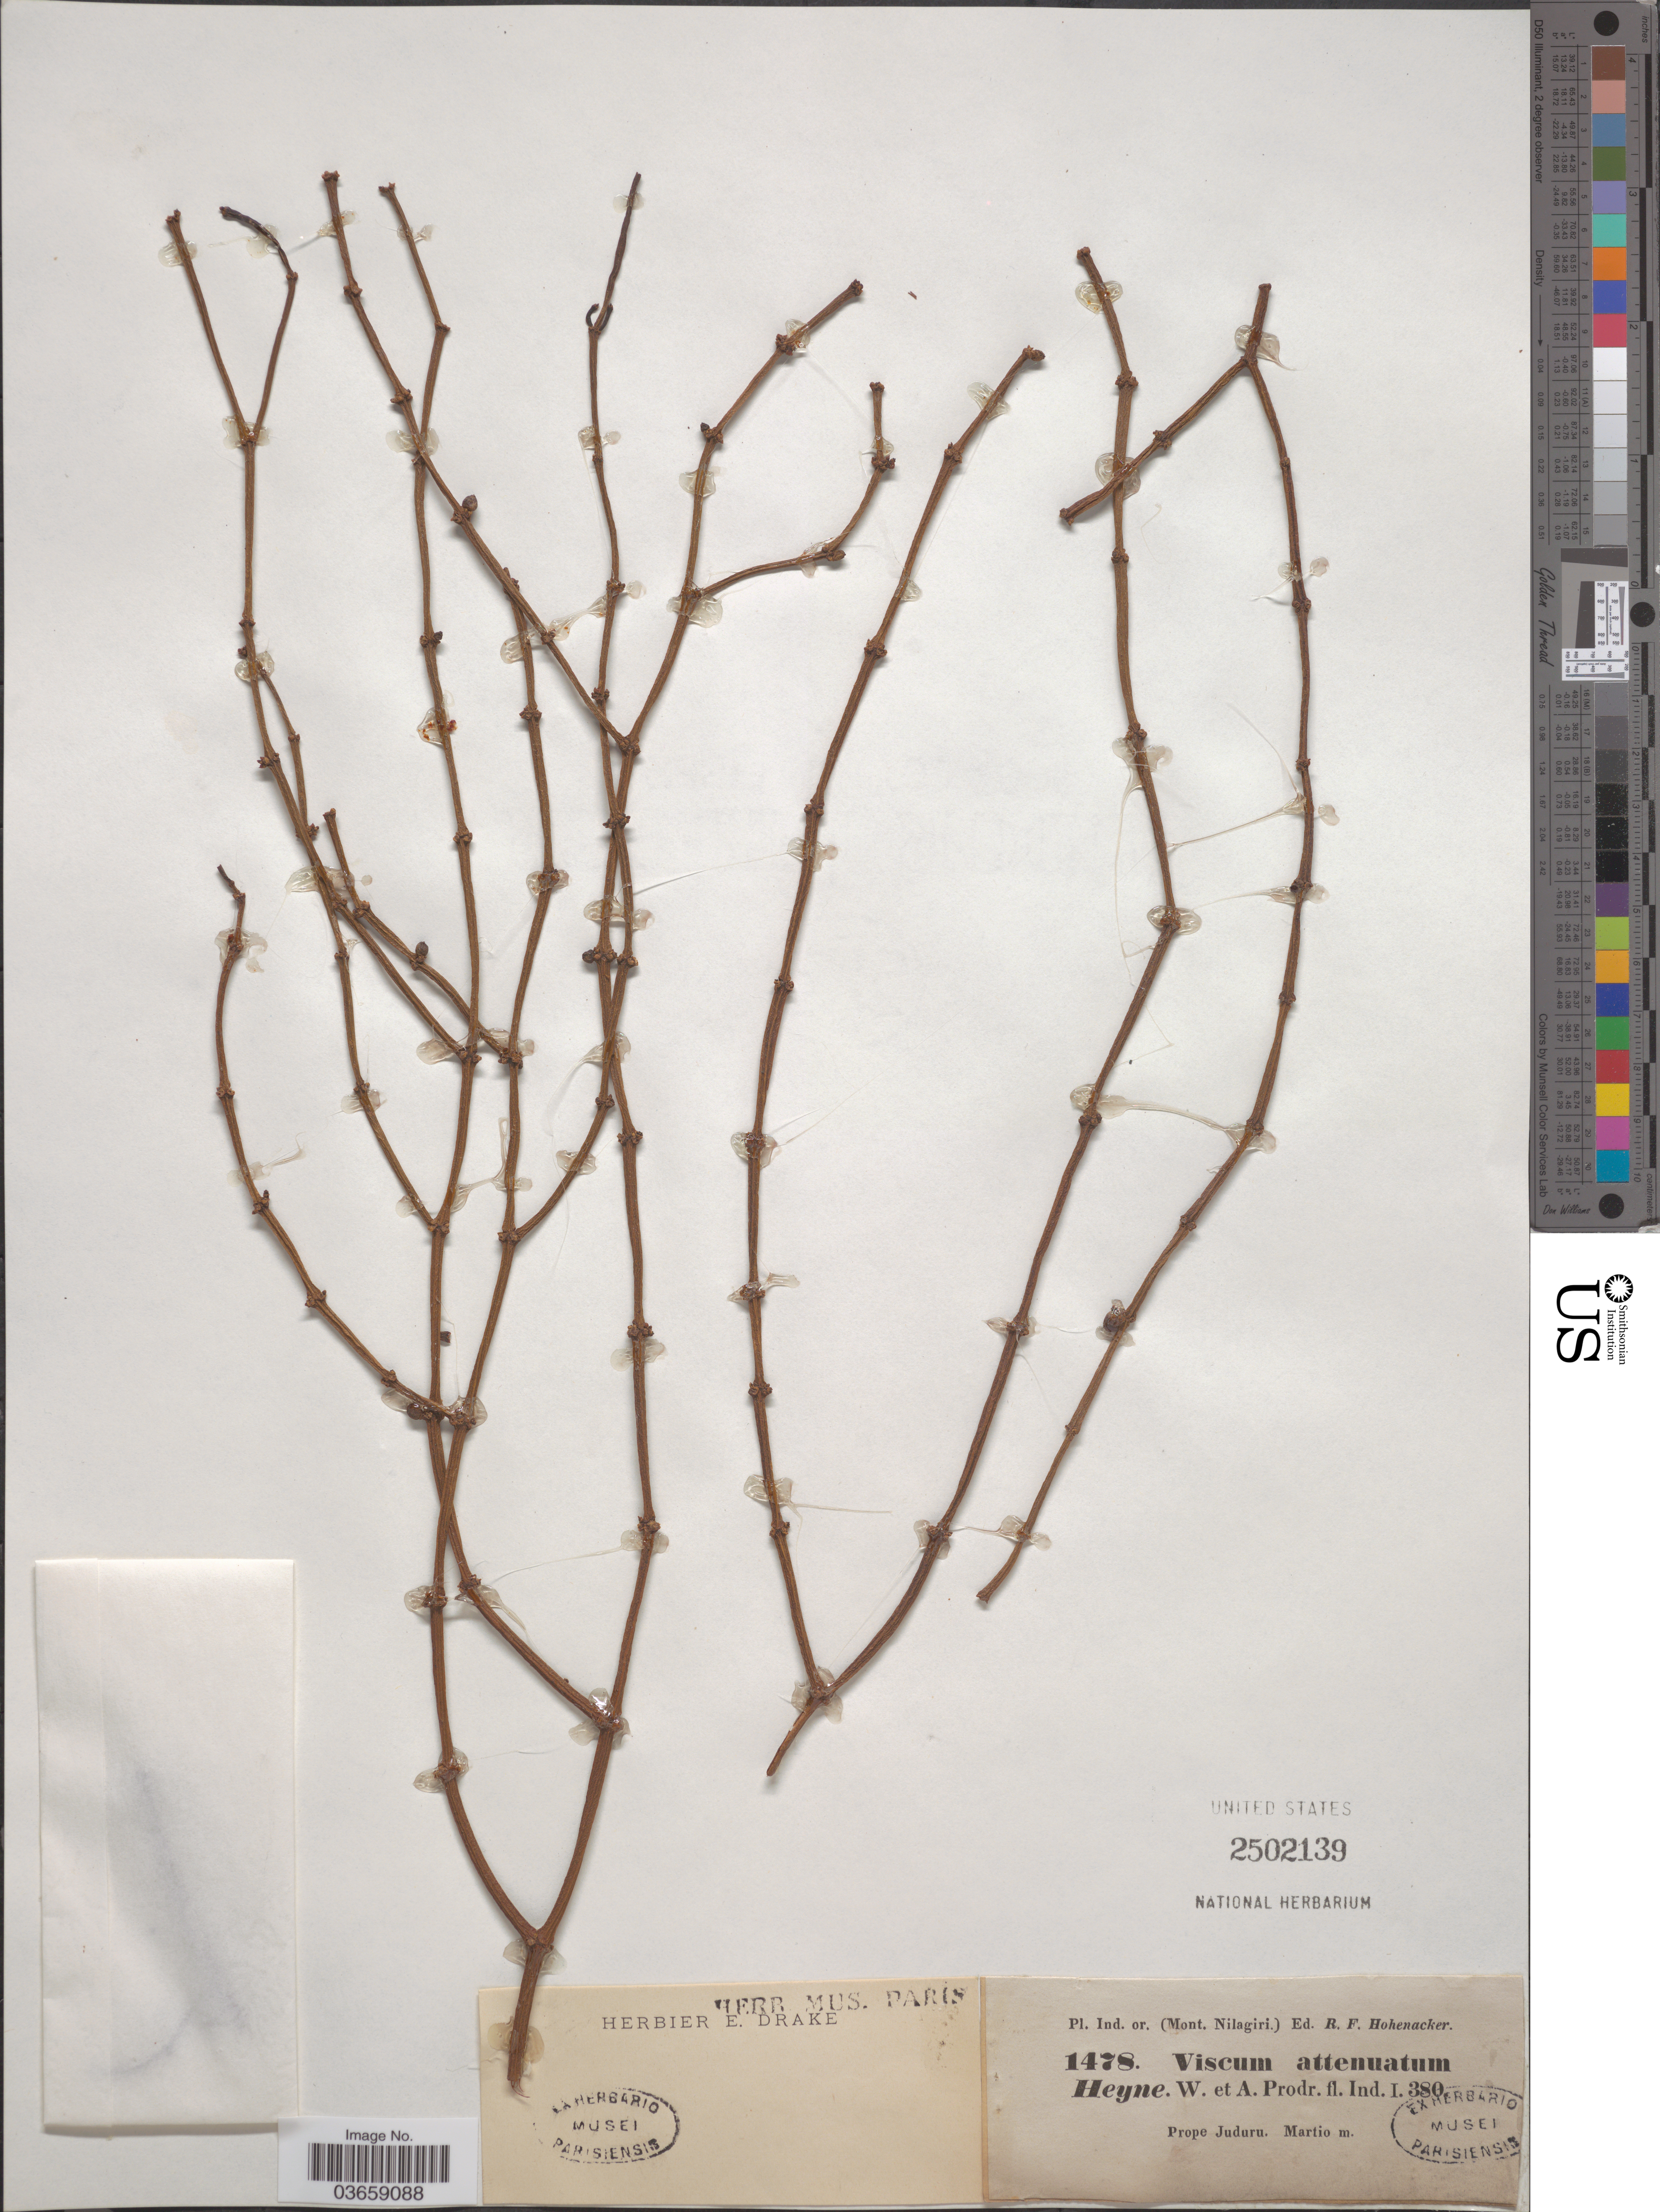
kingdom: Plantae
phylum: Tracheophyta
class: Magnoliopsida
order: Santalales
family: Viscaceae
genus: Viscum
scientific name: Viscum attenuatum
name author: DC.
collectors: R. F. Hohenacker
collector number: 1478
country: India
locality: Ind. or. (Mont. Nilagiri). Prope Juduru.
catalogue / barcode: US 2502139